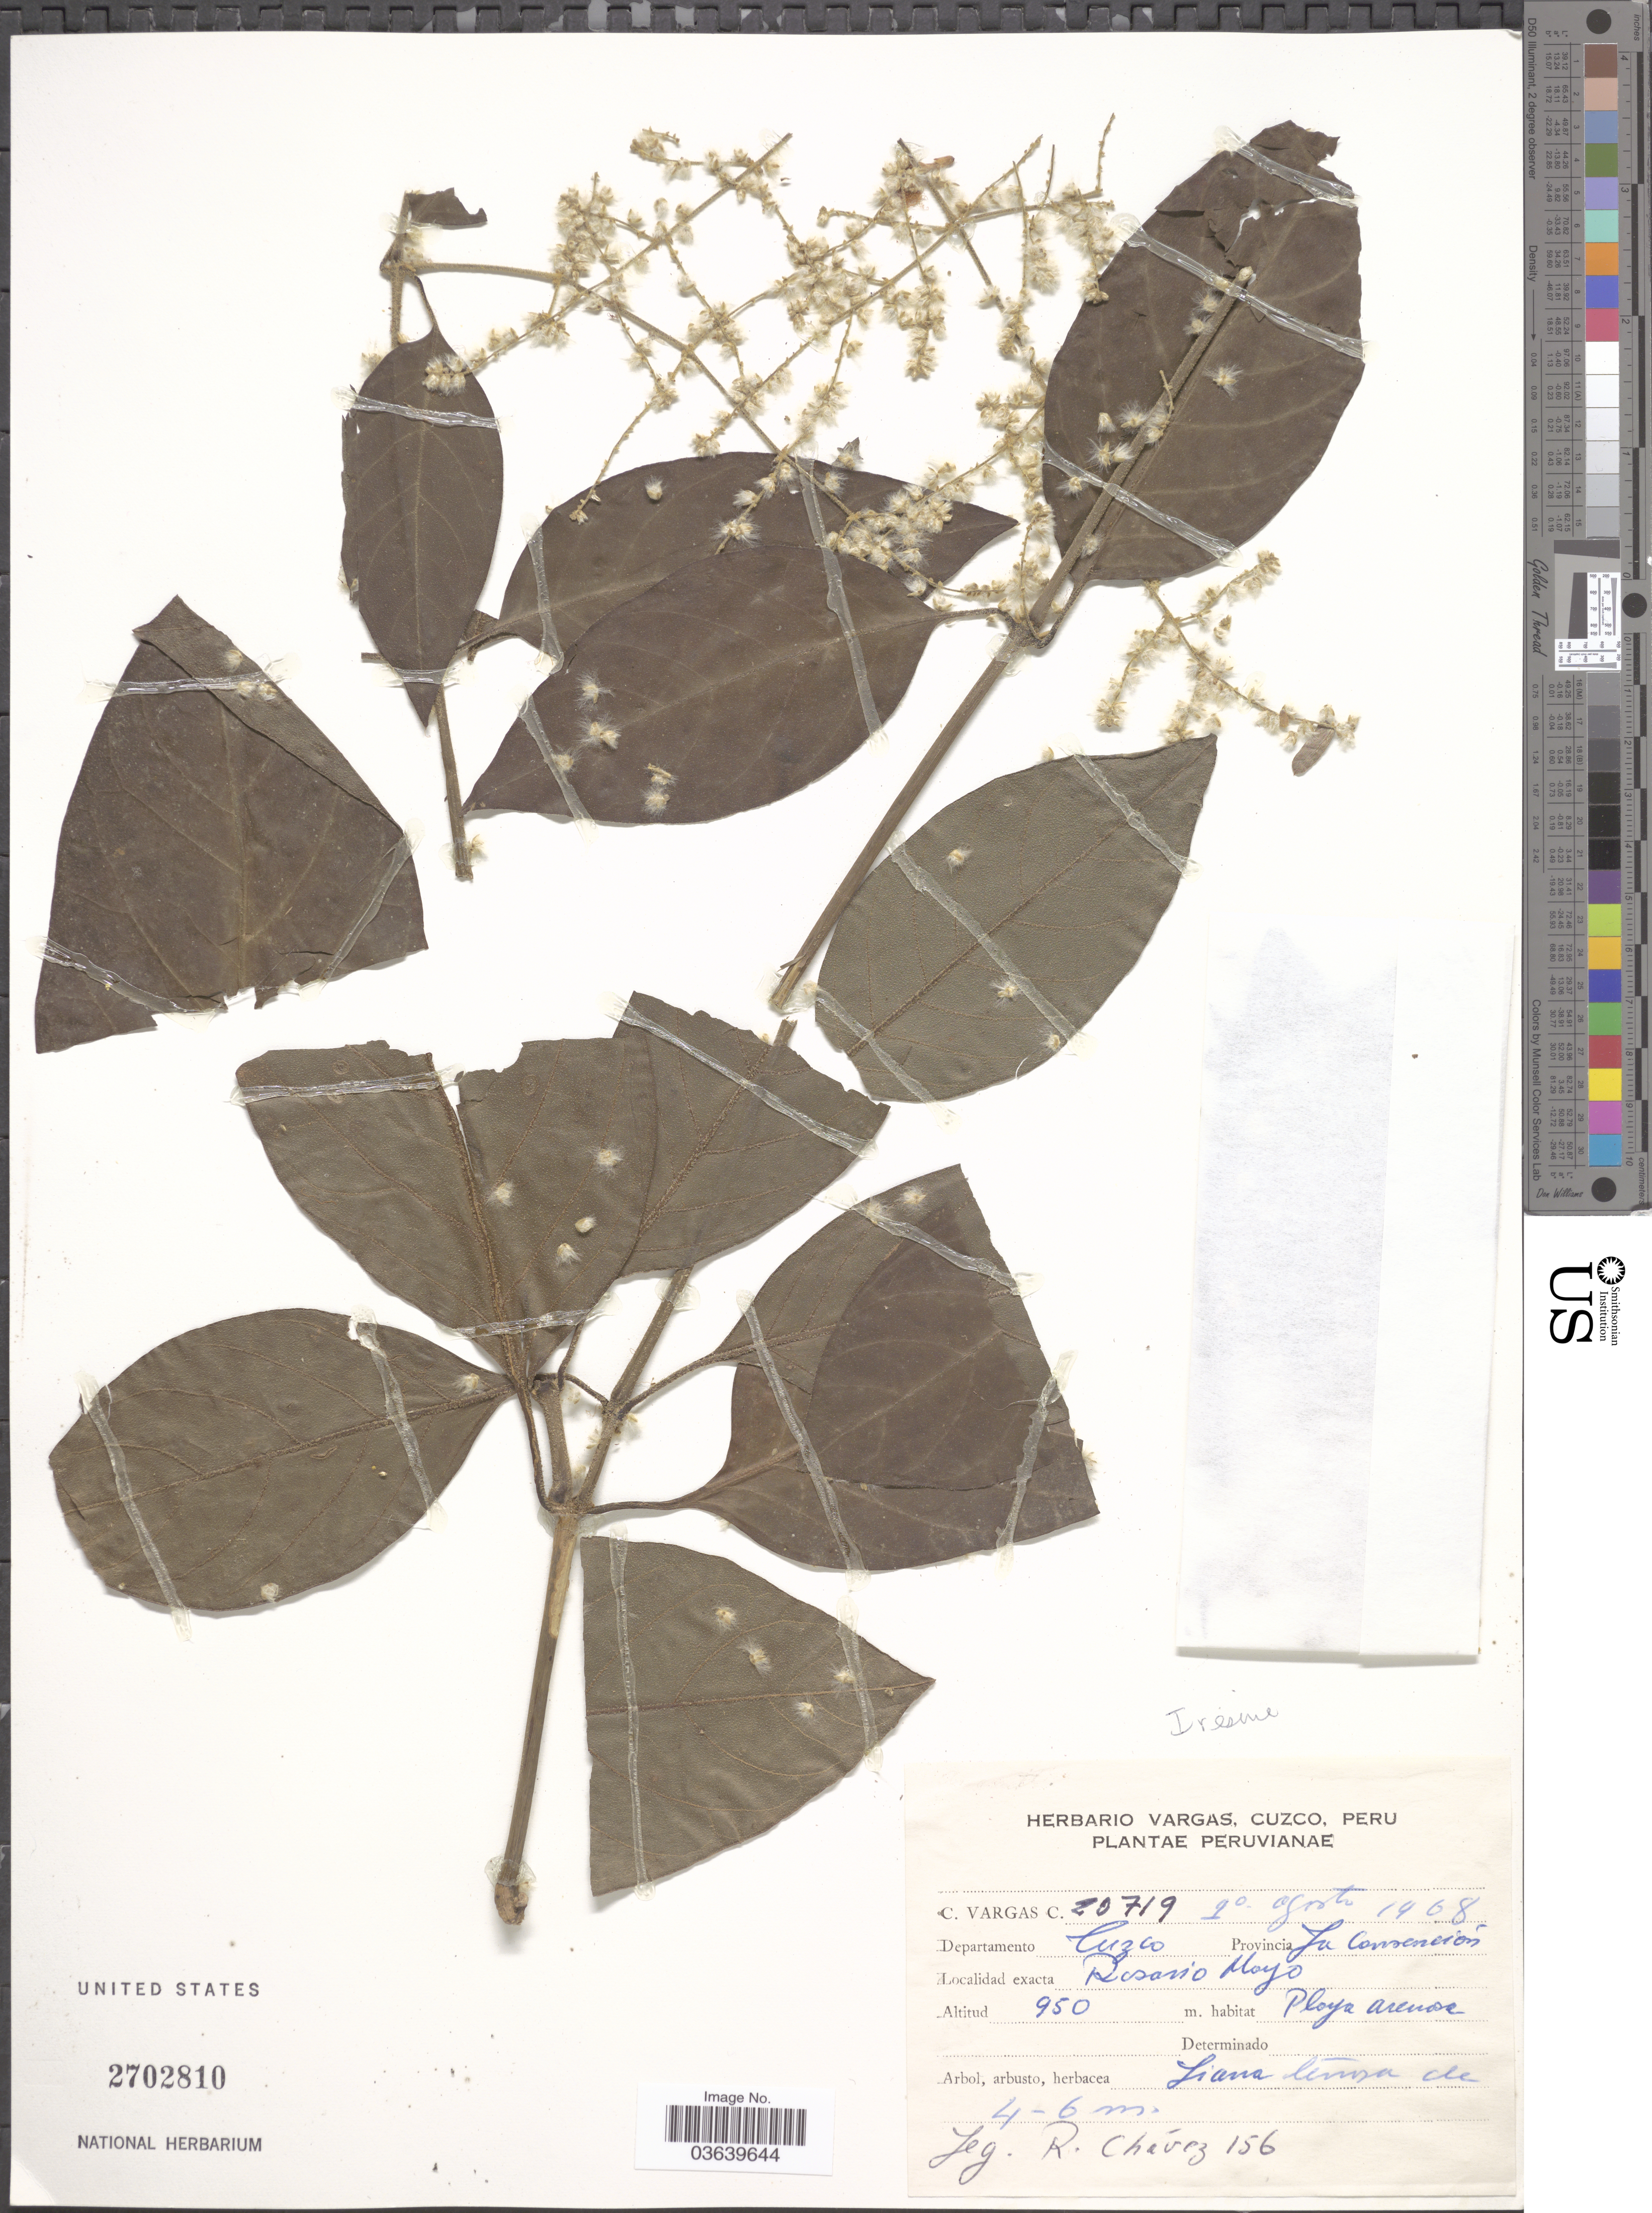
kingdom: Plantae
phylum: Tracheophyta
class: Magnoliopsida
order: Caryophyllales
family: Amaranthaceae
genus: Iresine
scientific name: Iresine sp.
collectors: R. Chávez & C. Vargas Calderón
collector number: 156/20719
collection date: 1968-08-01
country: Peru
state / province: Cusco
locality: Departamento Cuzco, Provincia La Convención. Rosario Mayo.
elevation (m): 950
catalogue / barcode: US 2702810